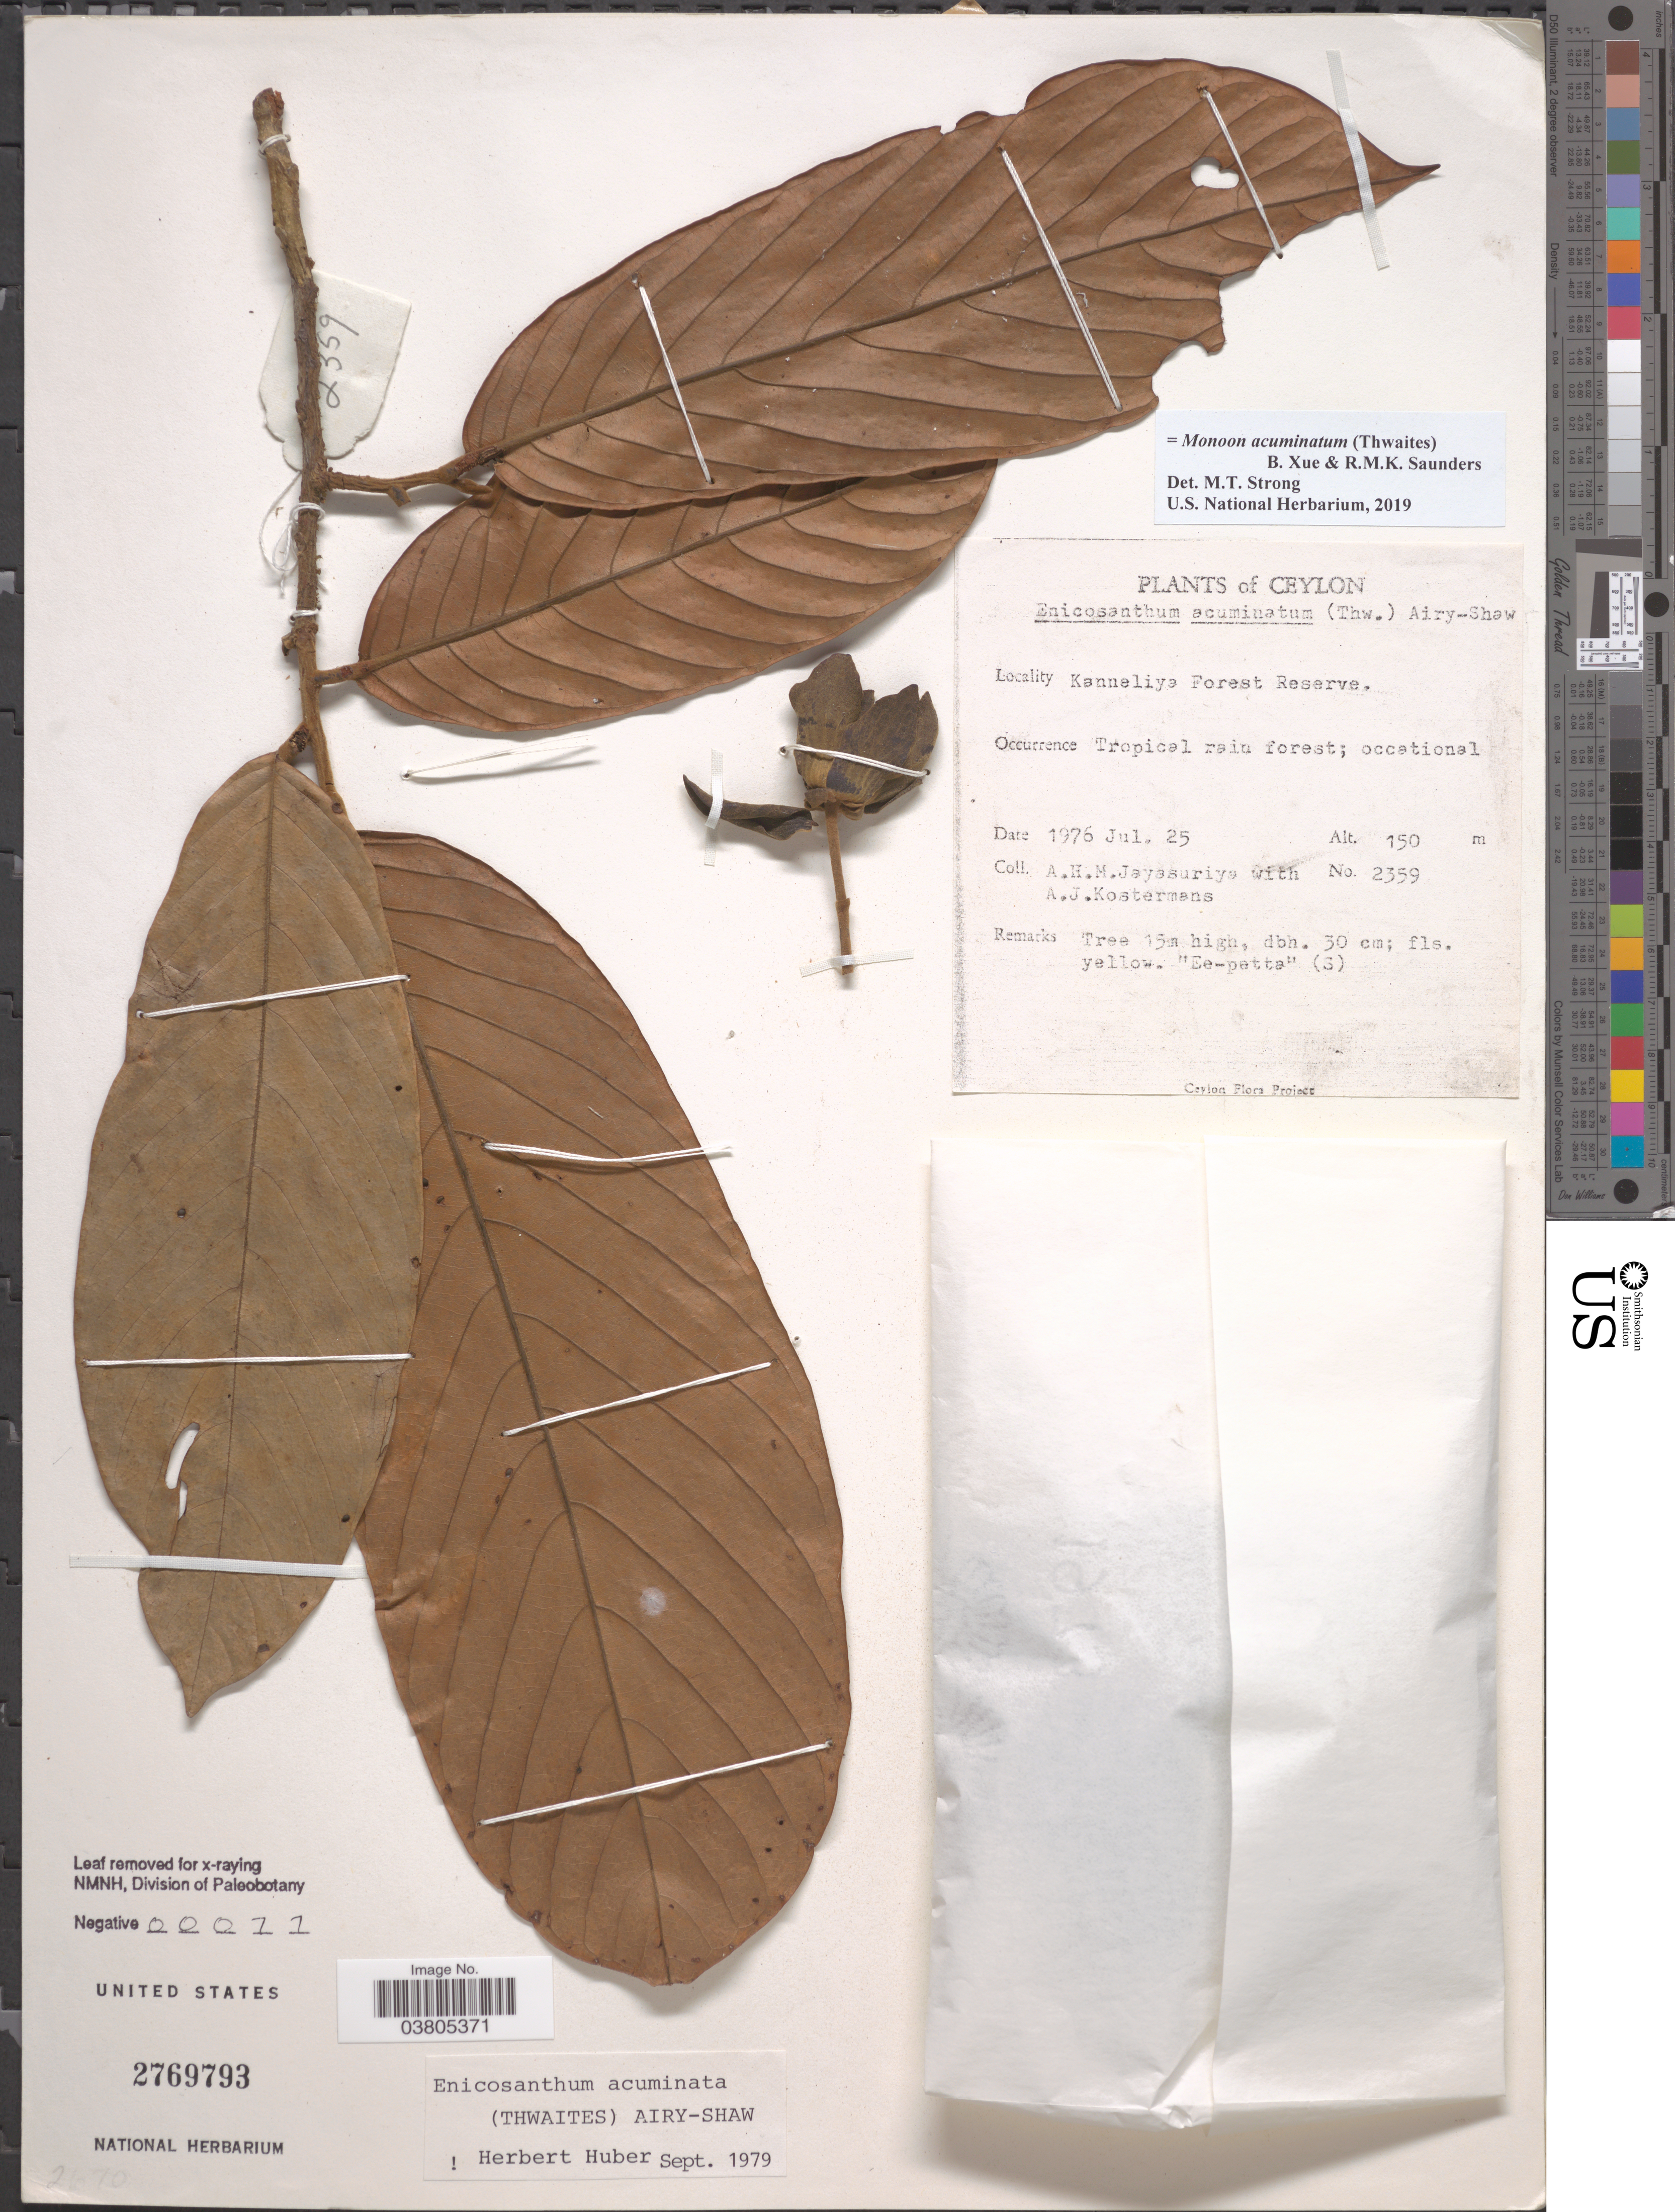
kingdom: Plantae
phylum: Tracheophyta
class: Magnoliopsida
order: Magnoliales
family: Annonaceae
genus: Monoon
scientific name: Monoon acuminatum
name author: (Thwaites) B. Xue & R.M.K. Saunders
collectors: A. H. Jayasuriya & A. J. G. Kostermans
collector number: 2359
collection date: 1976-07-25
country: Sri Lanka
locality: Ceylon. Kanneliya Forest Reserve.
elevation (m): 150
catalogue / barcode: US 2769793